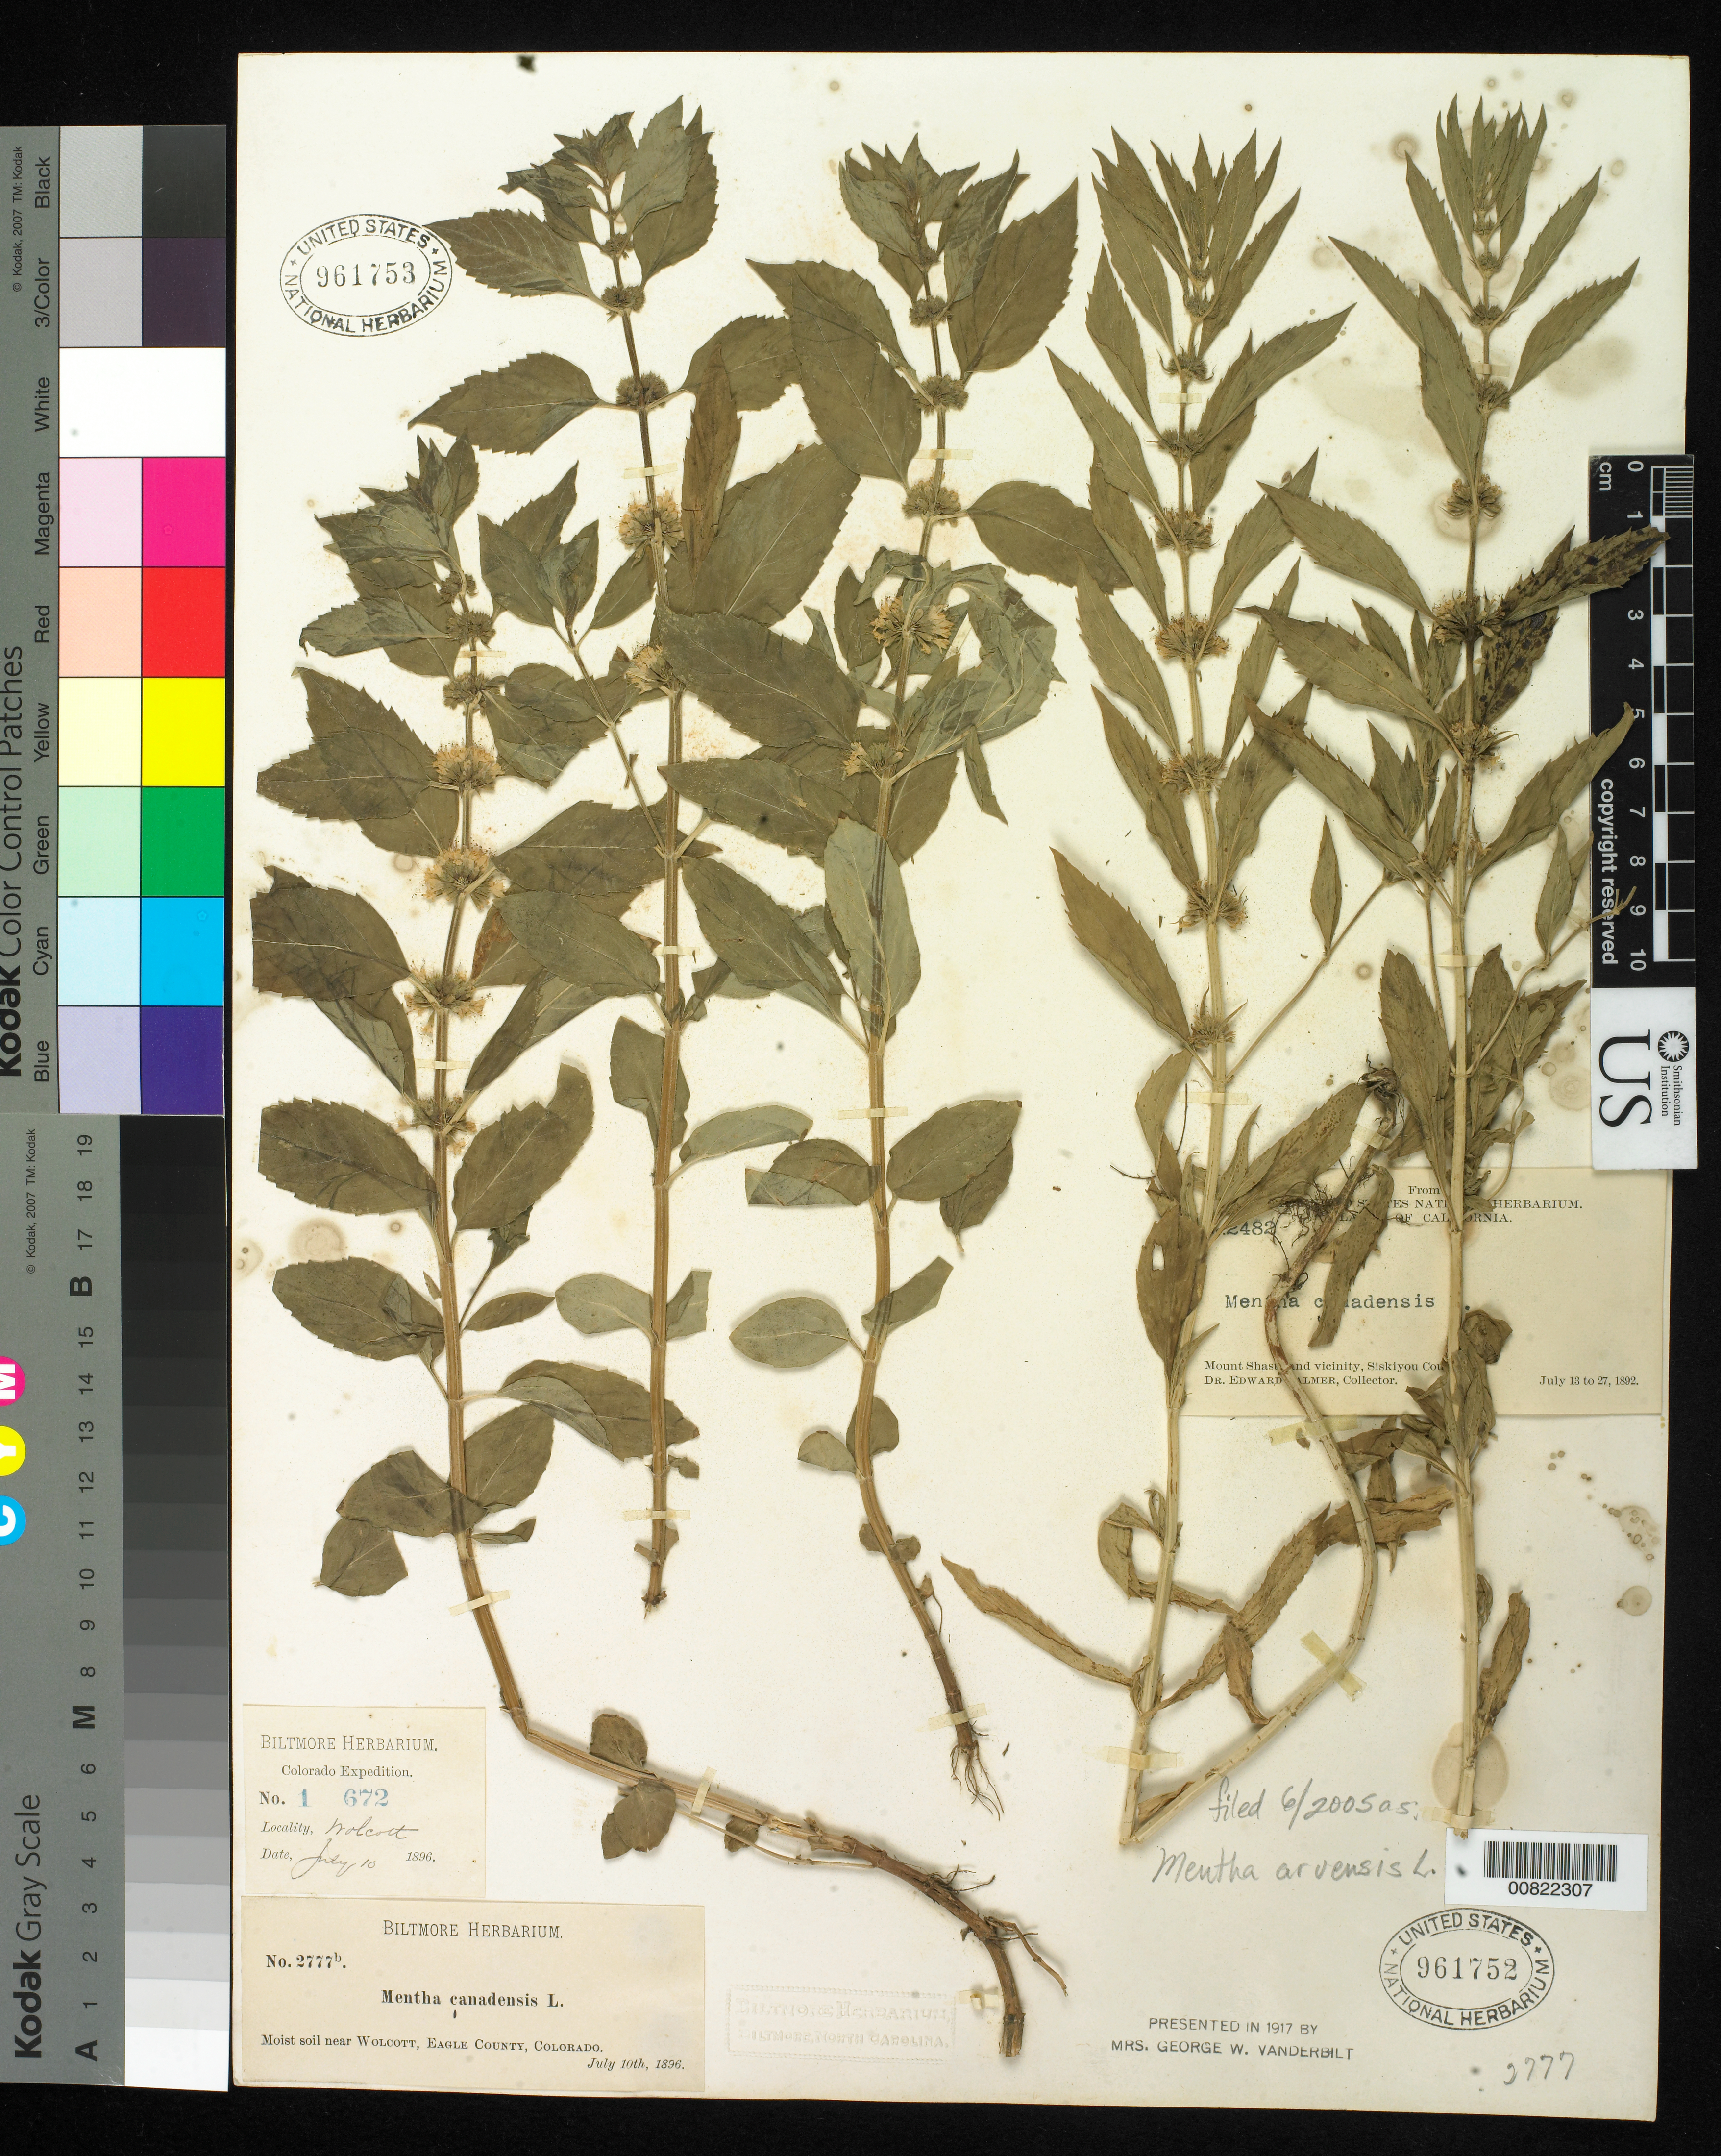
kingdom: Plantae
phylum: Tracheophyta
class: Magnoliopsida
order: Lamiales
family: Lamiaceae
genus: Mentha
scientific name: Mentha canadensis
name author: L.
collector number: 2777 b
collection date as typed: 10 Jul 1896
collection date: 1896-07-10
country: United States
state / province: Colorado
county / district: Eagle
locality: Near Wolcott, Eagle County, Colorado.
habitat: Moist soil.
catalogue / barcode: US 961753